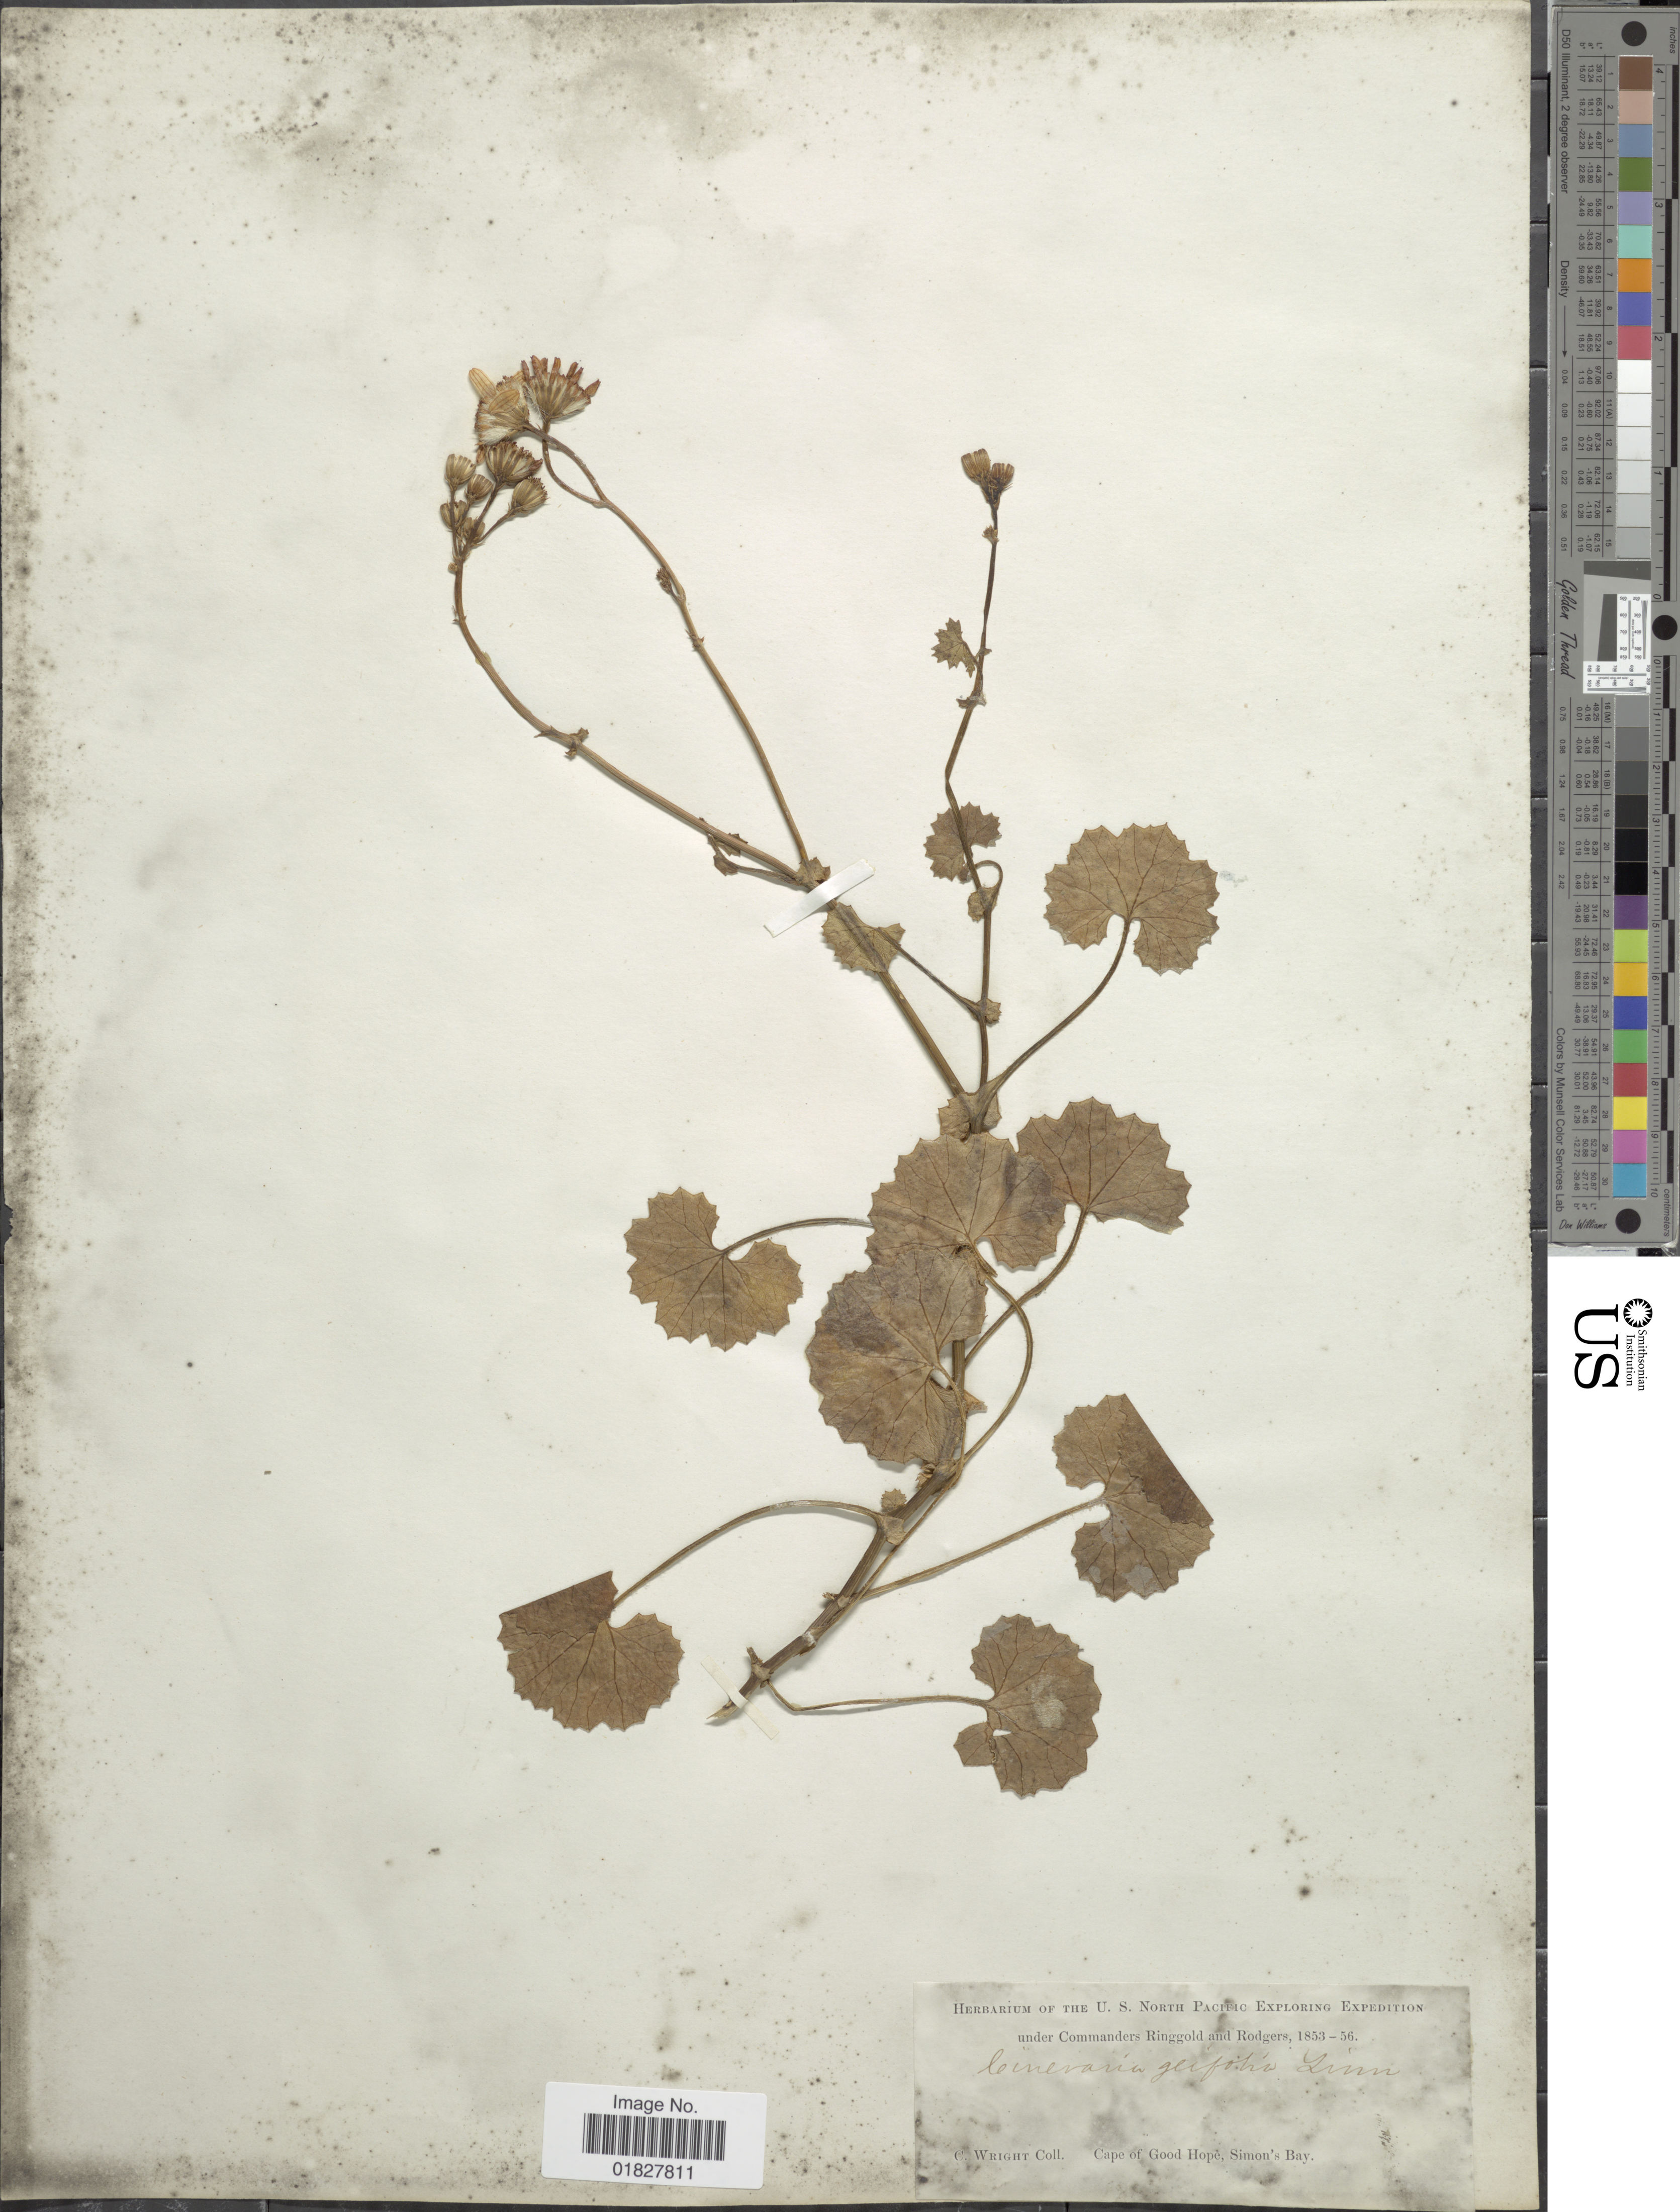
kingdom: Plantae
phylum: Tracheophyta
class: Magnoliopsida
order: Asterales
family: Asteraceae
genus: Cineraria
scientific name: Cineraria geifolia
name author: Thunb.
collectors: C. Wright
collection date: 1853/1856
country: South Africa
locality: Cape of Good Hope, Simon' s Bay